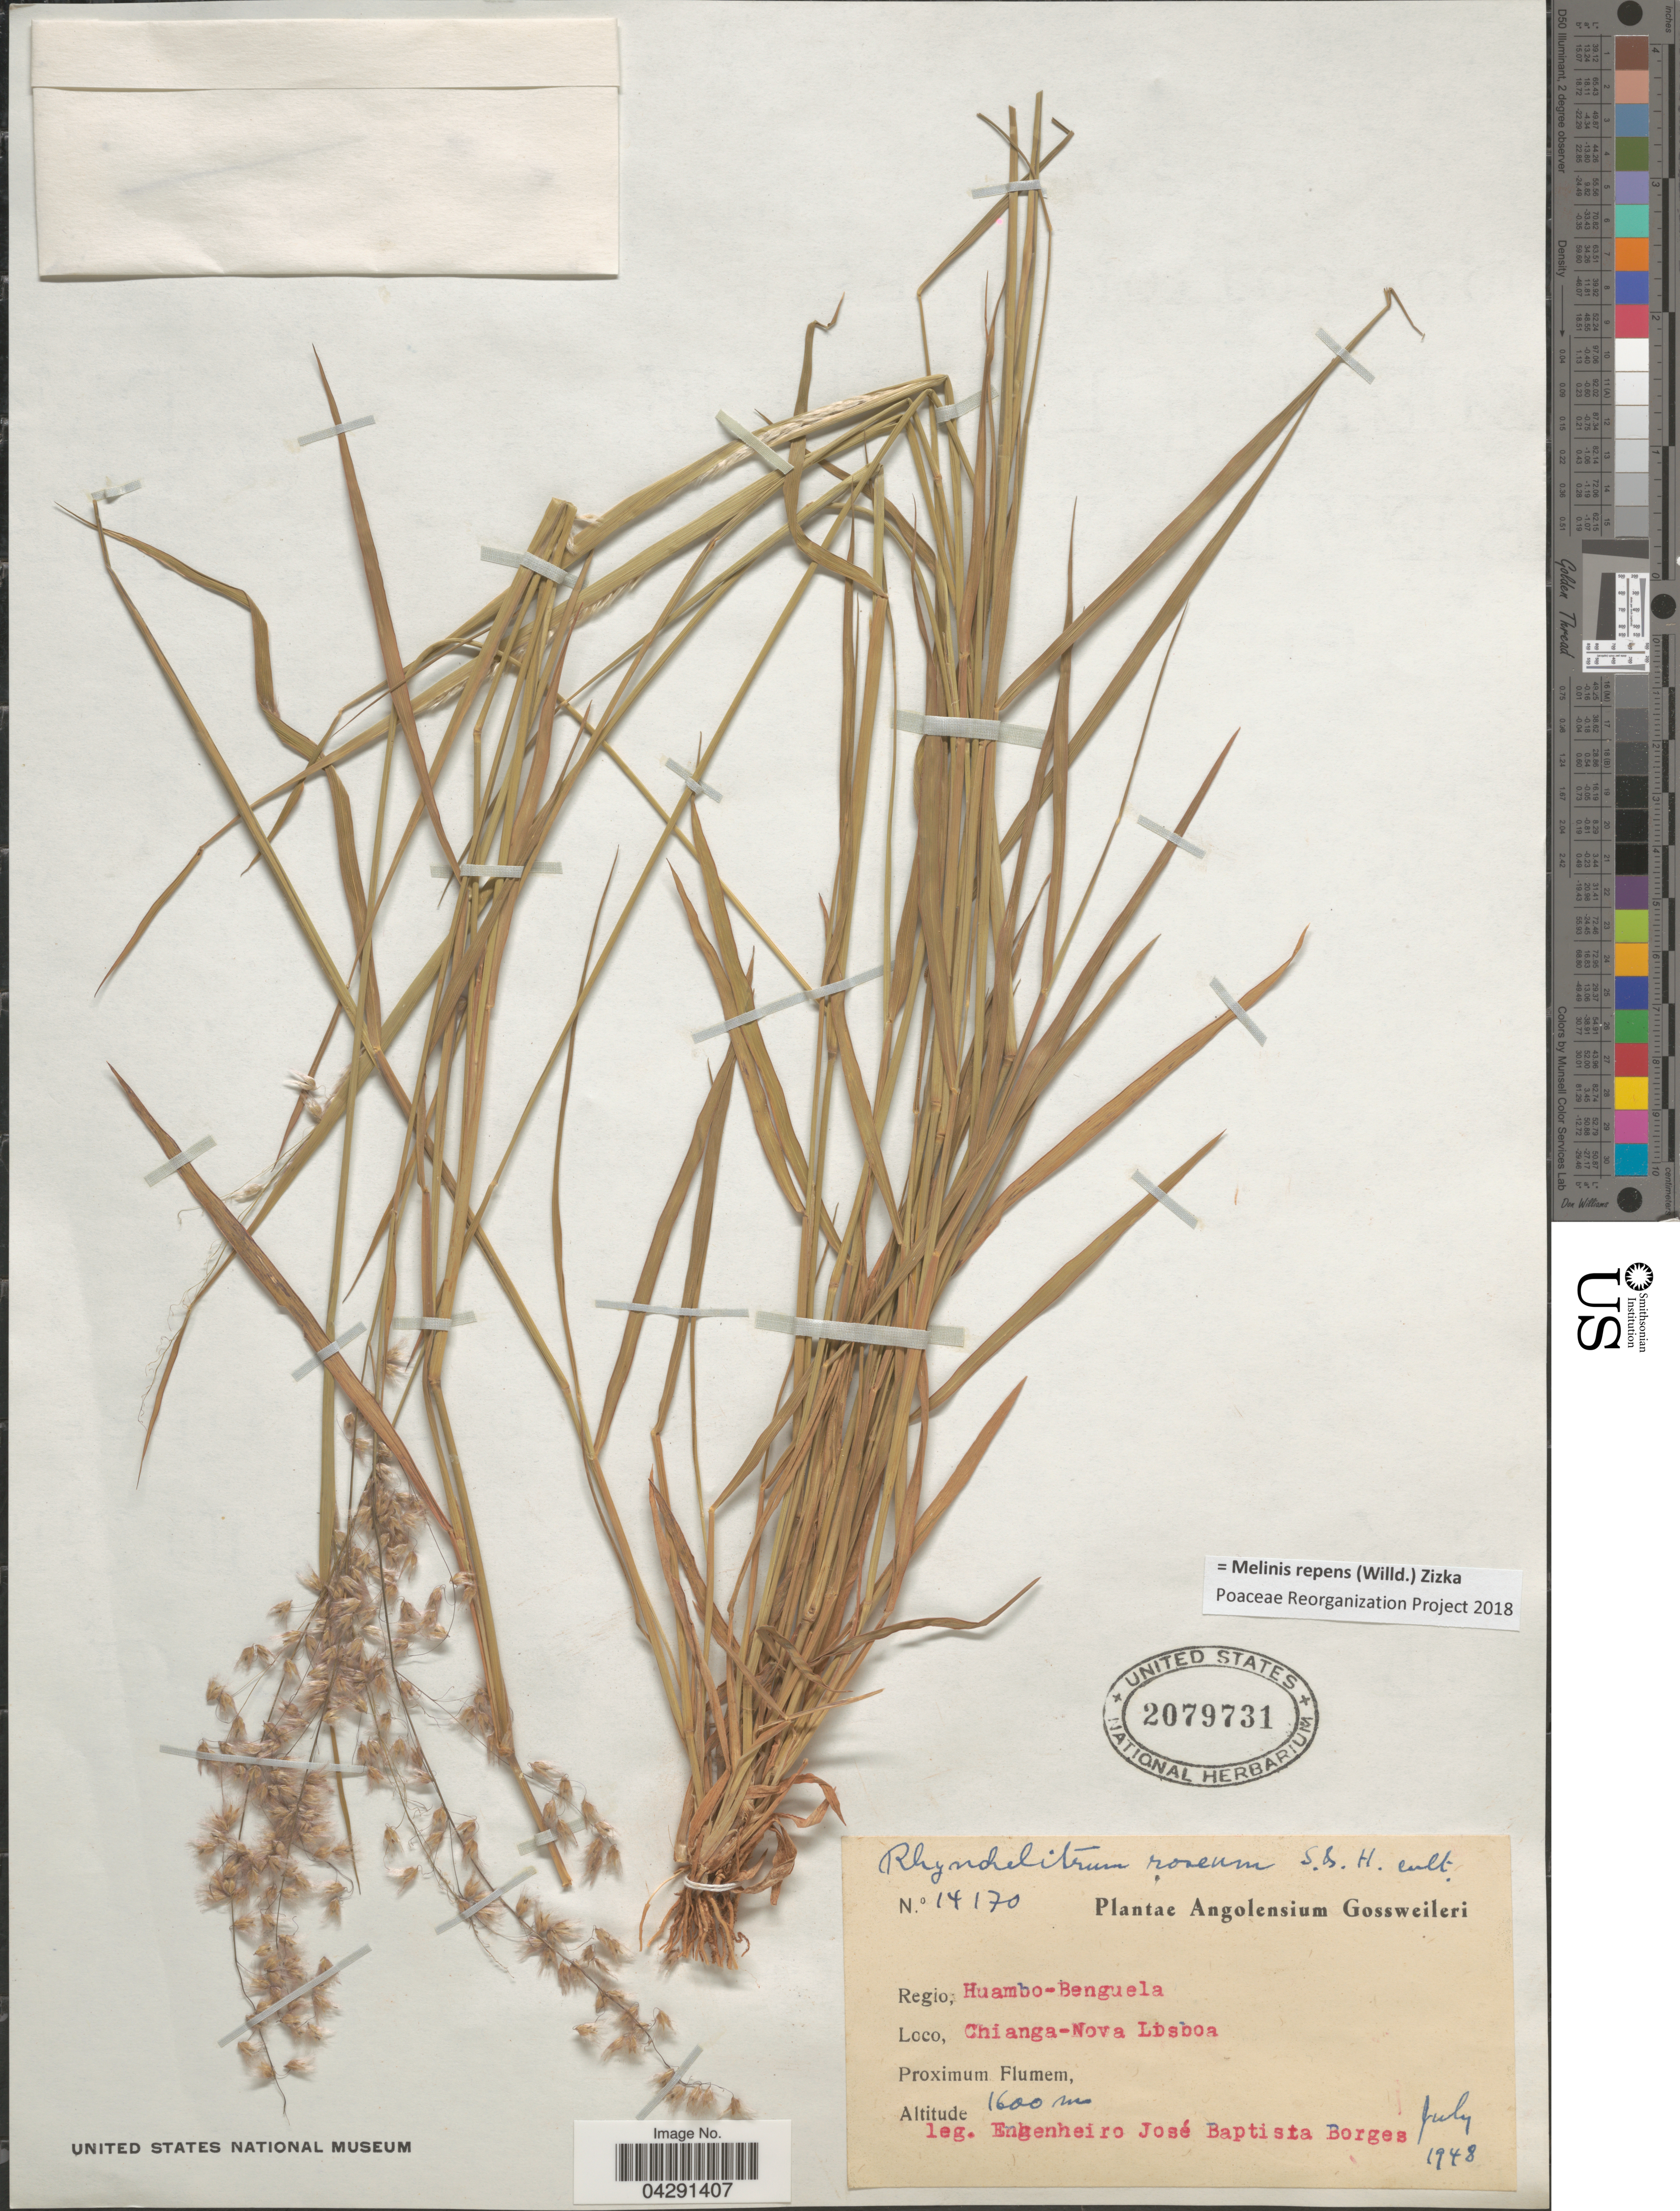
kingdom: Plantae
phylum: Tracheophyta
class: Liliopsida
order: Poales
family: Poaceae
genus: Melinis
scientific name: Melinis repens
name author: (Willd.) Zizka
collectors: E. Borges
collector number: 14170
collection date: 1948-07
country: Angola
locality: Angolensium. Regio, Huambo-Benguela. Chianga-Nova Lisboa.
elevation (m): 1600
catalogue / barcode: US 2079731